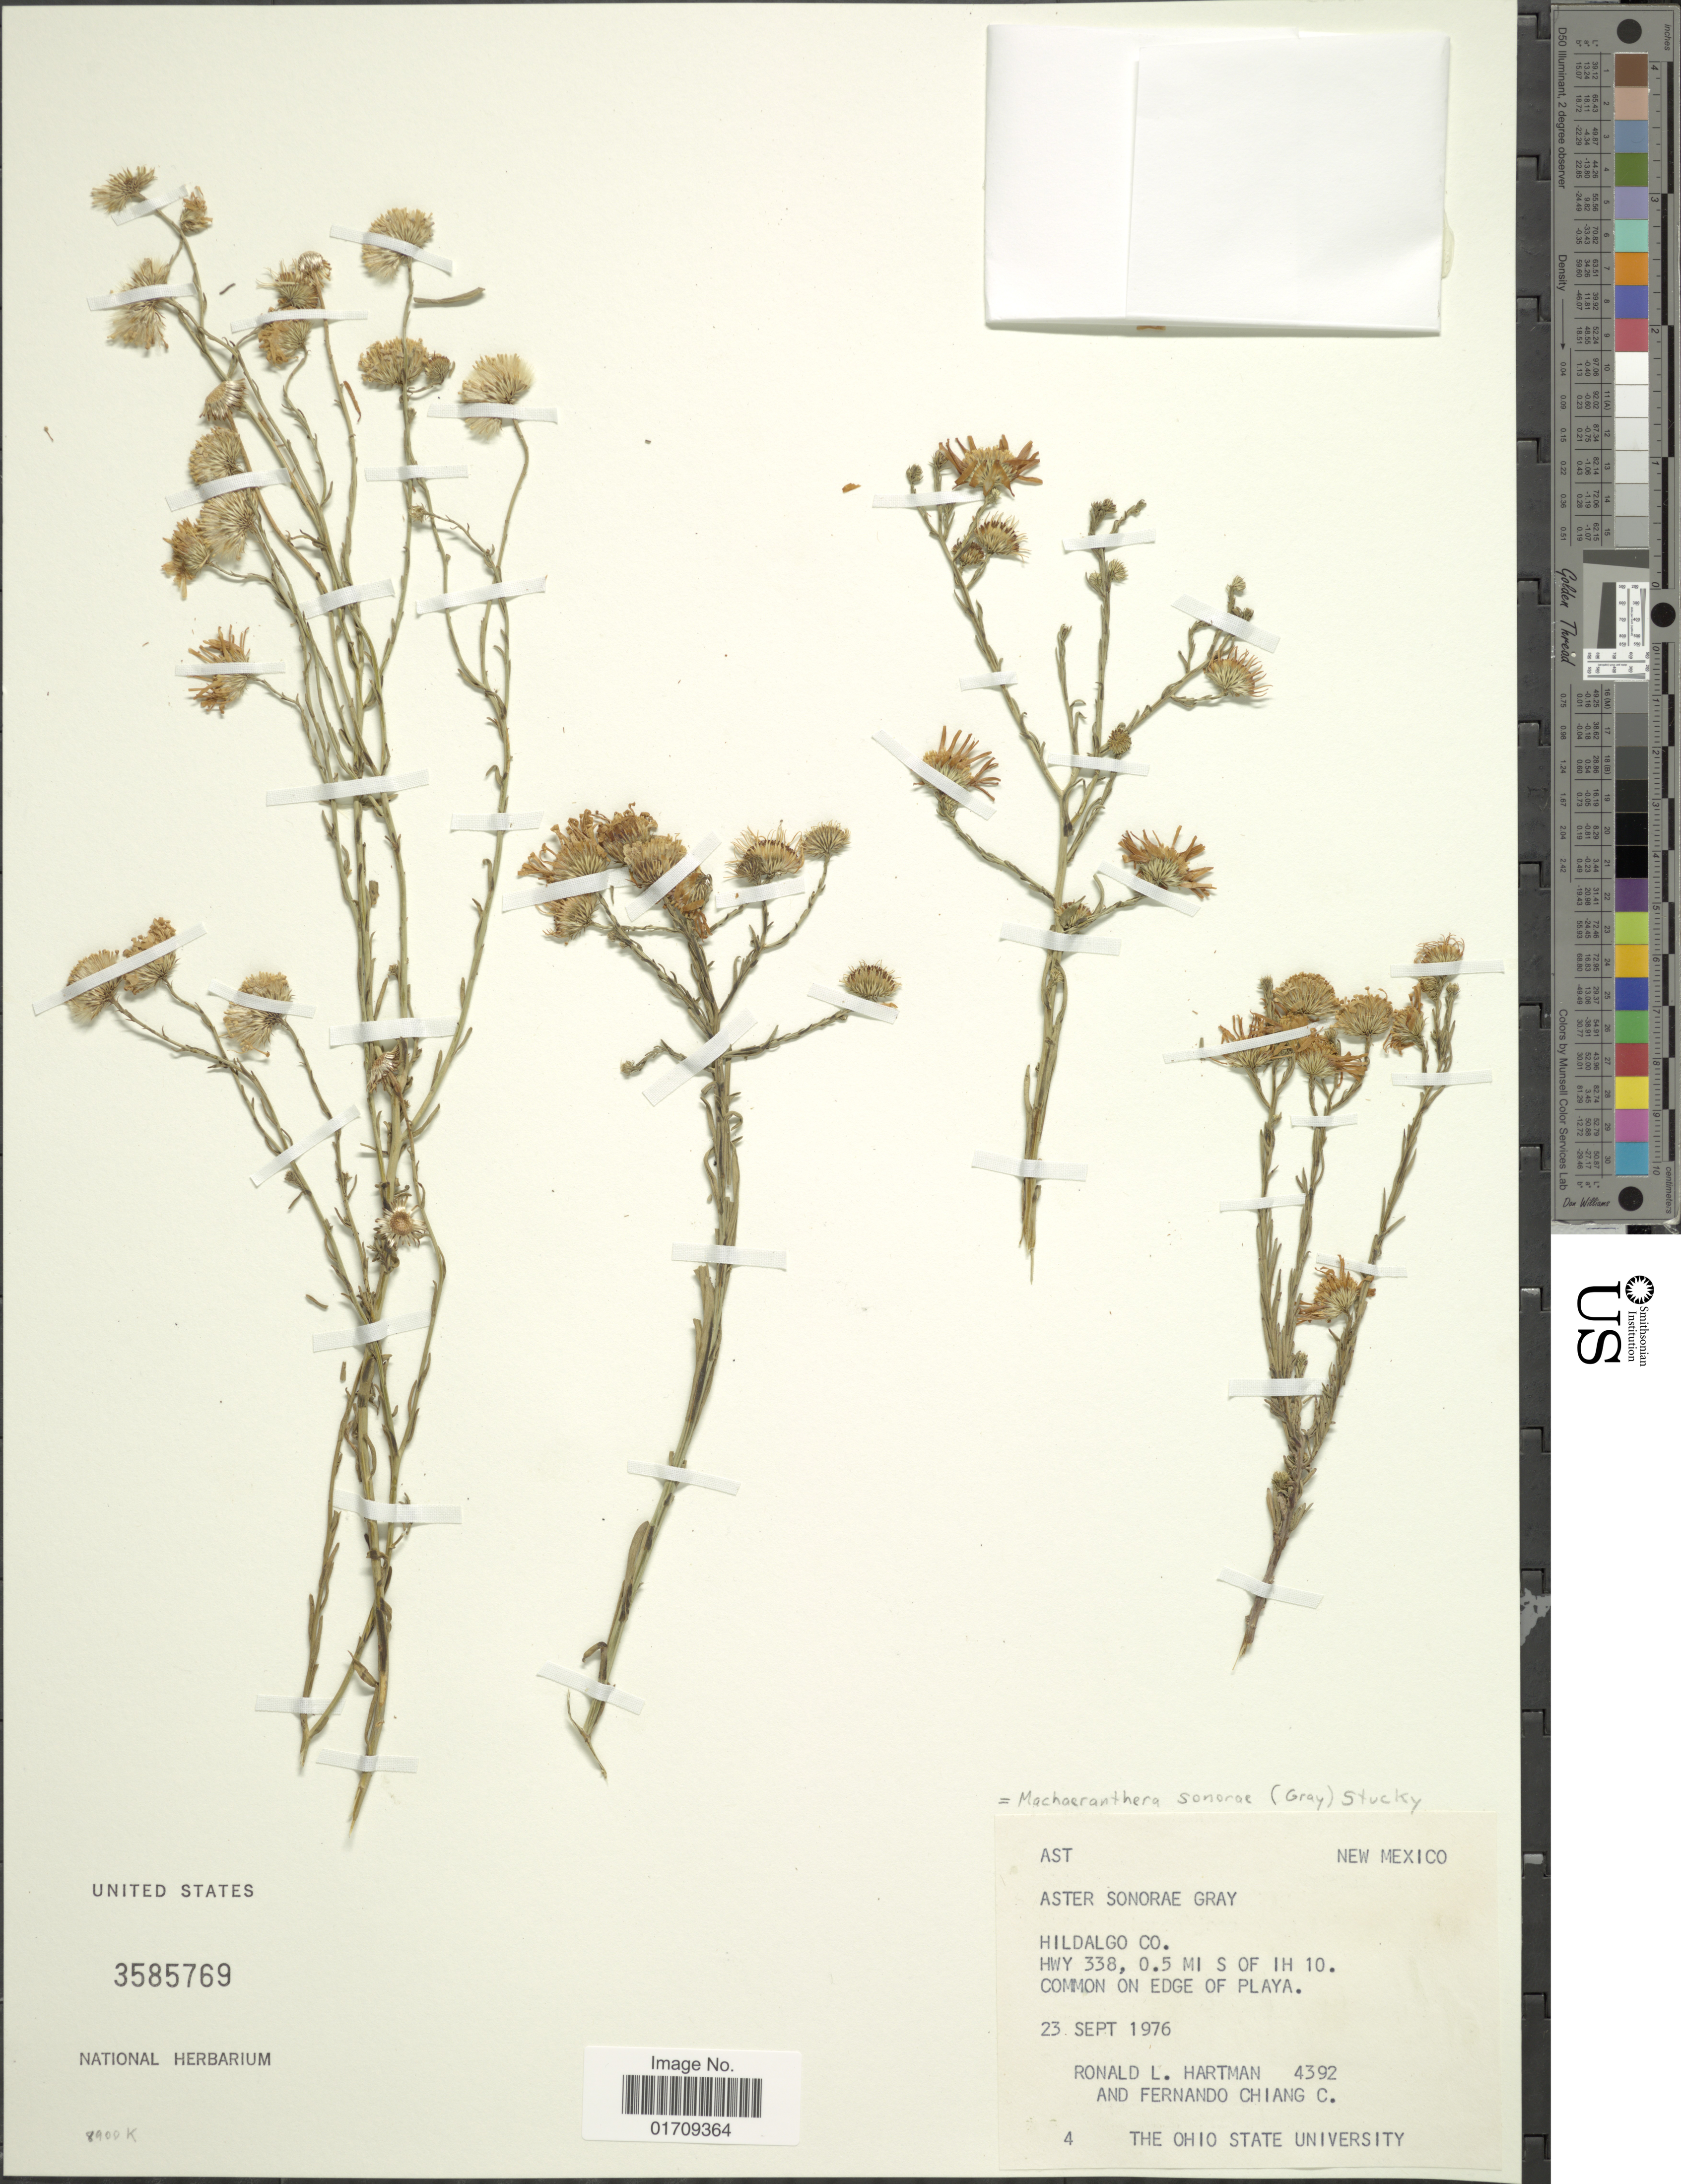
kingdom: Plantae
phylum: Tracheophyta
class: Magnoliopsida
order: Asterales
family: Asteraceae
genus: Machaeranthera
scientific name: Machaeranthera sonorae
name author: (A. Gray) Stucky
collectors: R. Hartman & F. Chiang C.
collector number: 4392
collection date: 1976-09-23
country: United States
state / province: New Mexico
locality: Hildalgo Co., Hwy 338, 0.5 mi S of IH 10, edge of Playa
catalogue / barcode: US 3585769